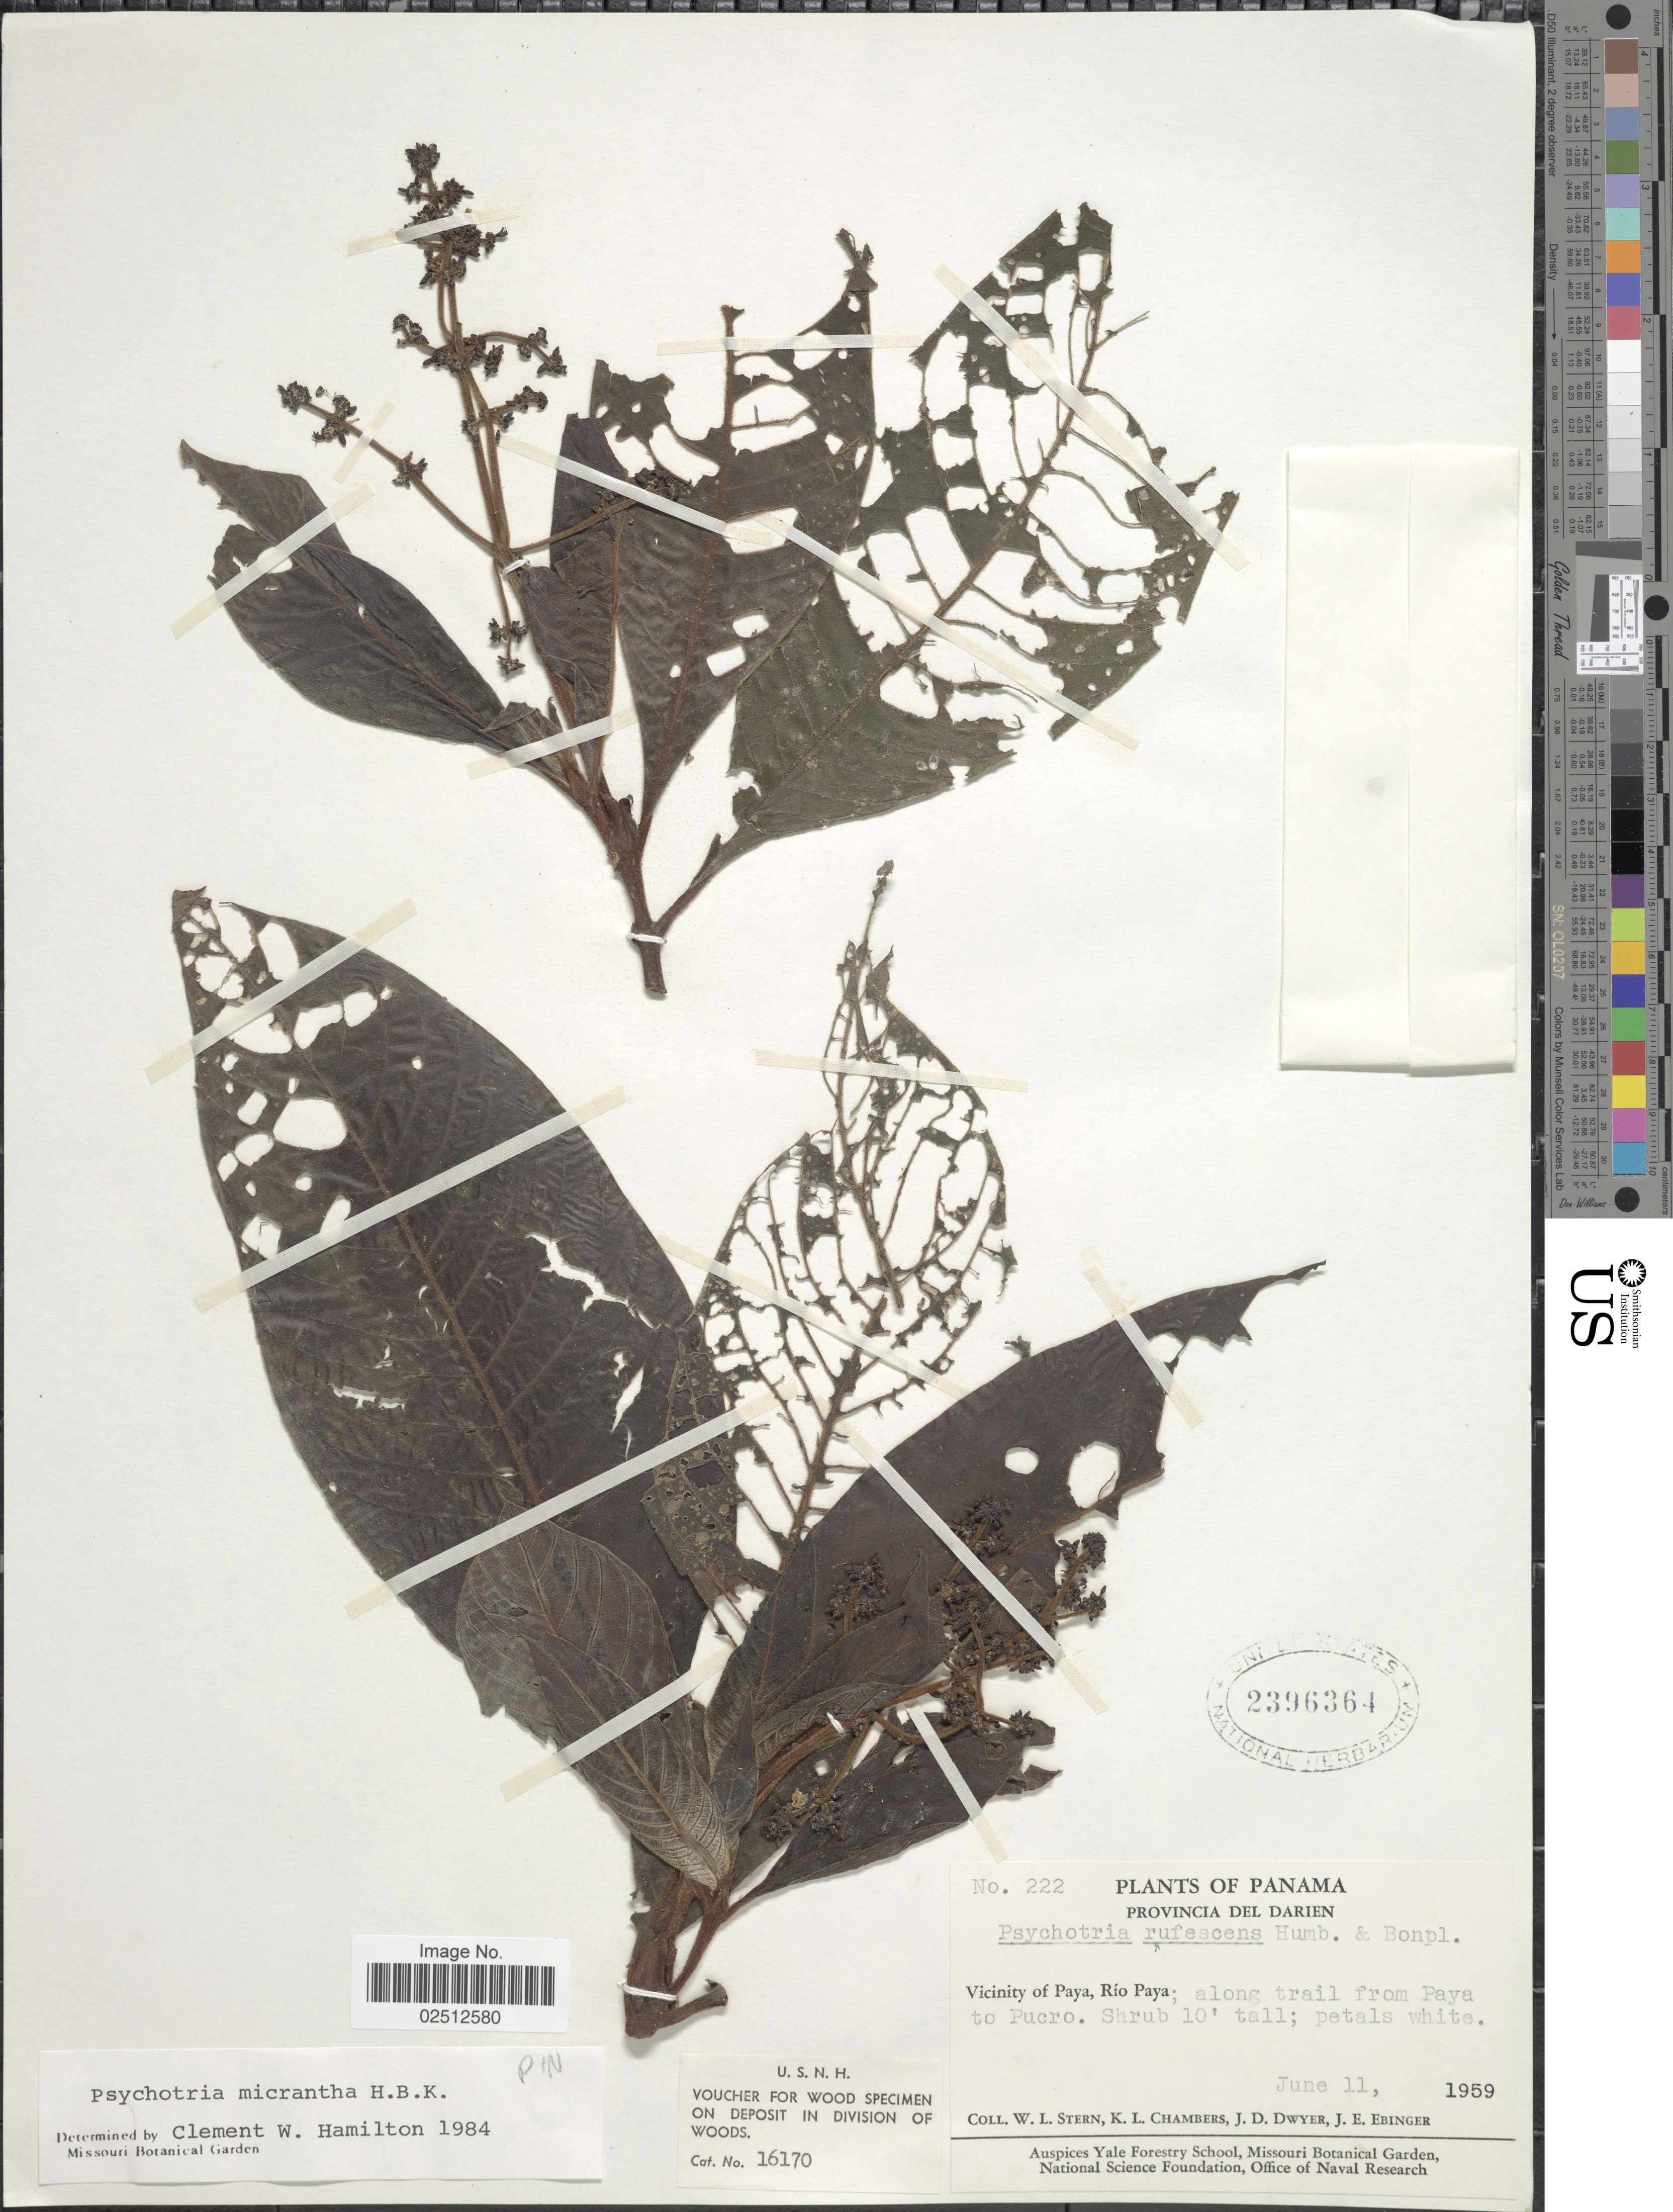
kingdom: Plantae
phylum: Tracheophyta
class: Magnoliopsida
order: Gentianales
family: Rubiaceae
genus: Psychotria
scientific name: Psychotria micrantha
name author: Kunth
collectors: W. L. Stern, K. Chambers, J. D. Dwyer & J. Ebinger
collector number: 222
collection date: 1959-06-11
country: Panama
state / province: Darién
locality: Vicinity of Paya, Rio Paya; along trail from Paya to Pucro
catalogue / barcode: US 2396364